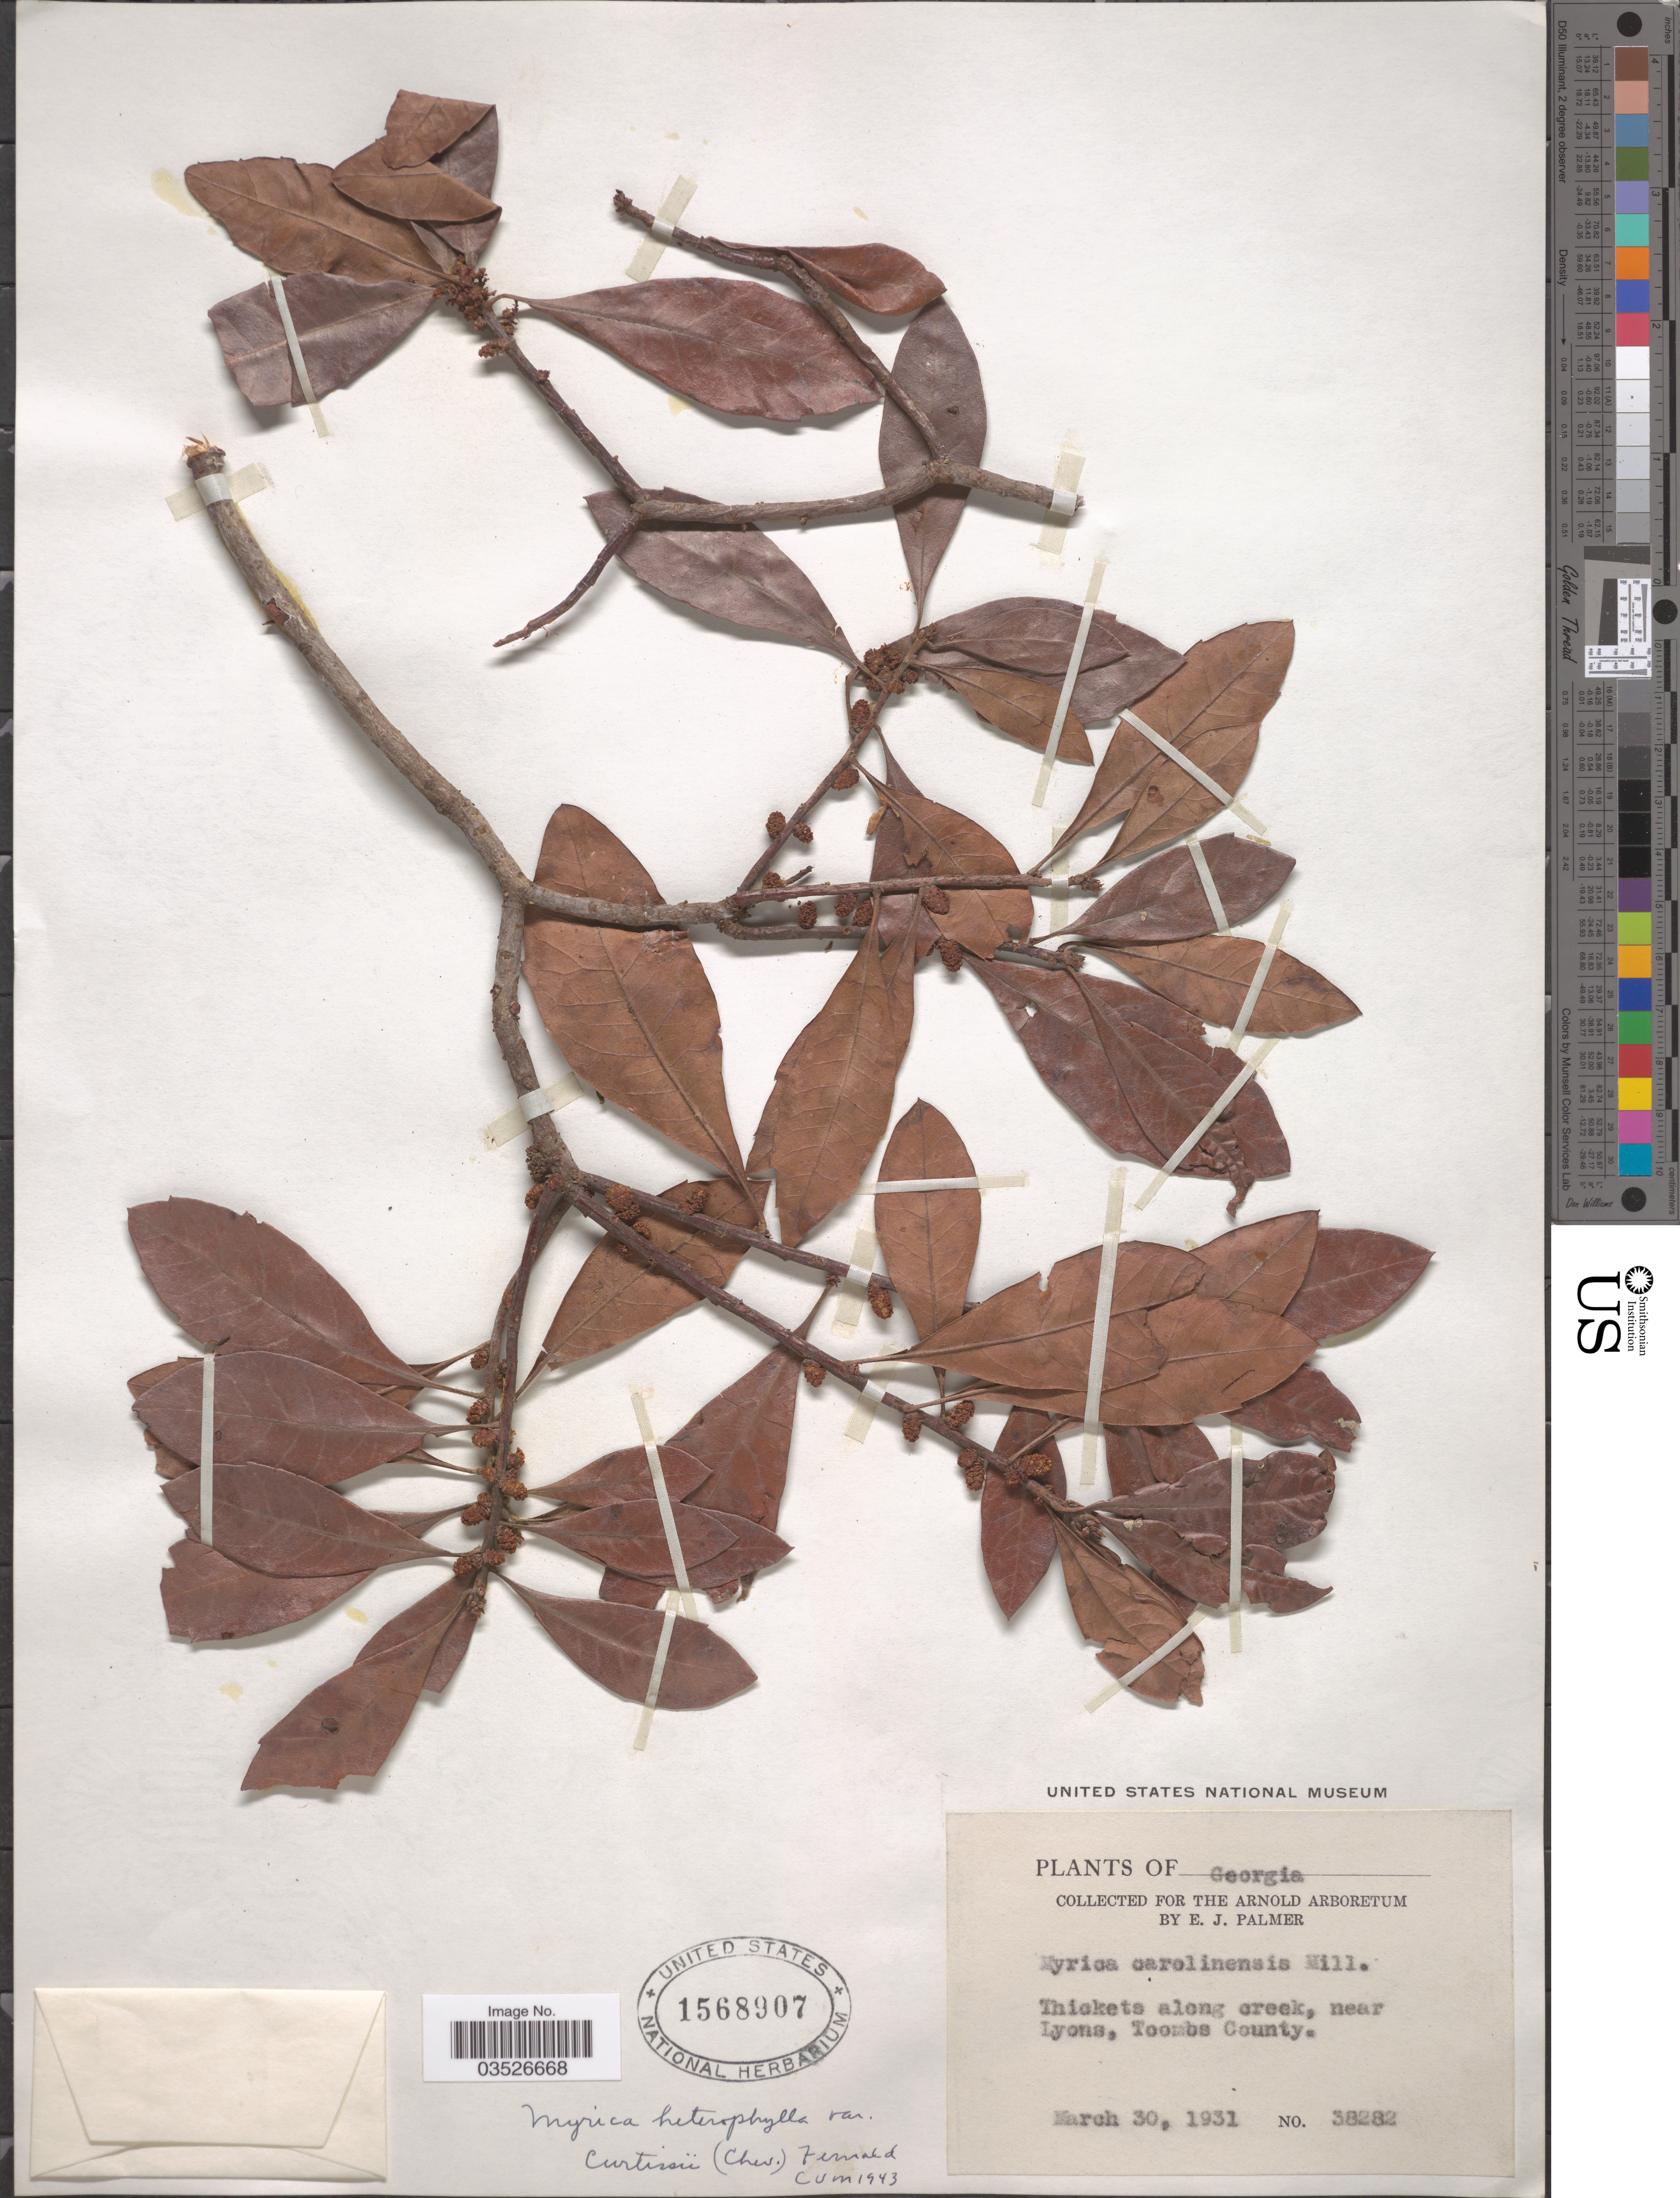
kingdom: Plantae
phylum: Tracheophyta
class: Magnoliopsida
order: Fagales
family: Myricaceae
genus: Morella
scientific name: Morella caroliniensis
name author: (Mill.) Small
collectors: E. J. Palmer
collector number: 38282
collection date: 1931-03-30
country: United States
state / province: Georgia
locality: Along creek, near Lyons, Toombs County.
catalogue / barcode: US 1568907